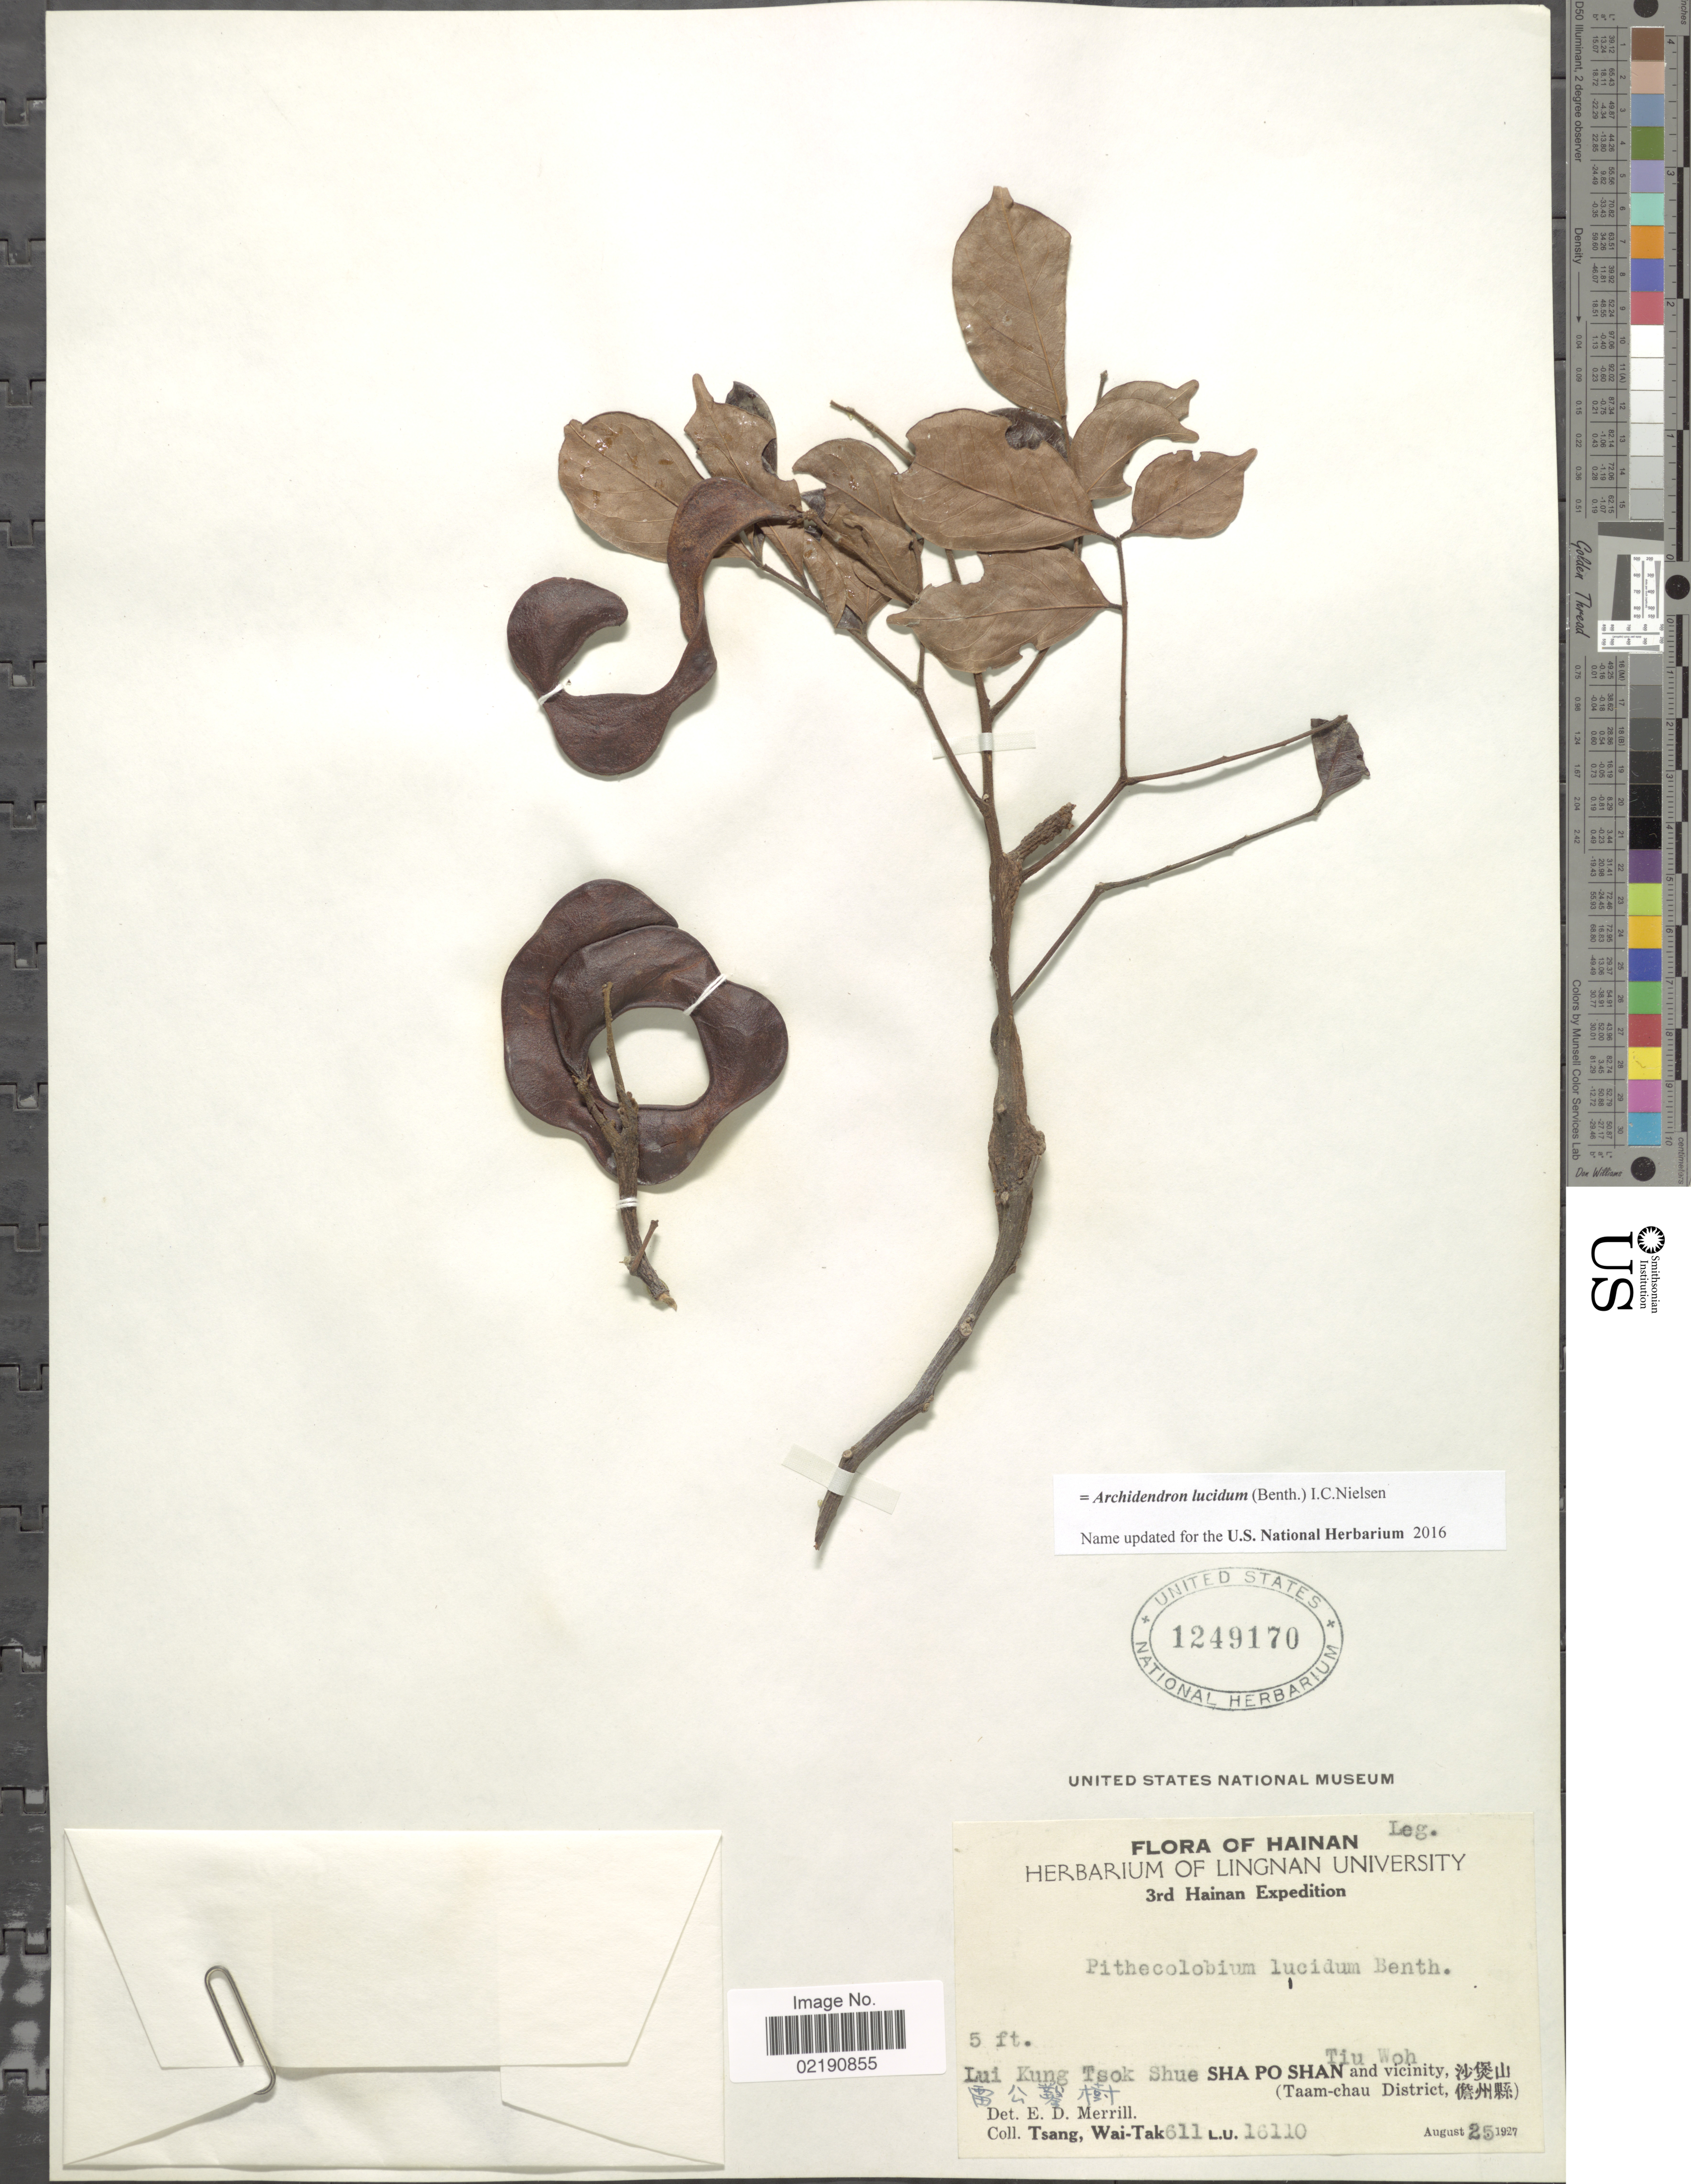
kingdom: Plantae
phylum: Tracheophyta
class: Magnoliopsida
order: Fabales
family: Fabaceae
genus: Archidendron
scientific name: Archidendron lucidum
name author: (Benth.) I.C. Nielsen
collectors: W. T. Tsang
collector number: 611/16110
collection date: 1927-08-25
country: China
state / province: Hainan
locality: Lui Kung Tsok Shue, Sha Po Shan and vicinity (Taam-chau District) Tiu Woh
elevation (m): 2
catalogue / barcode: US 1249170